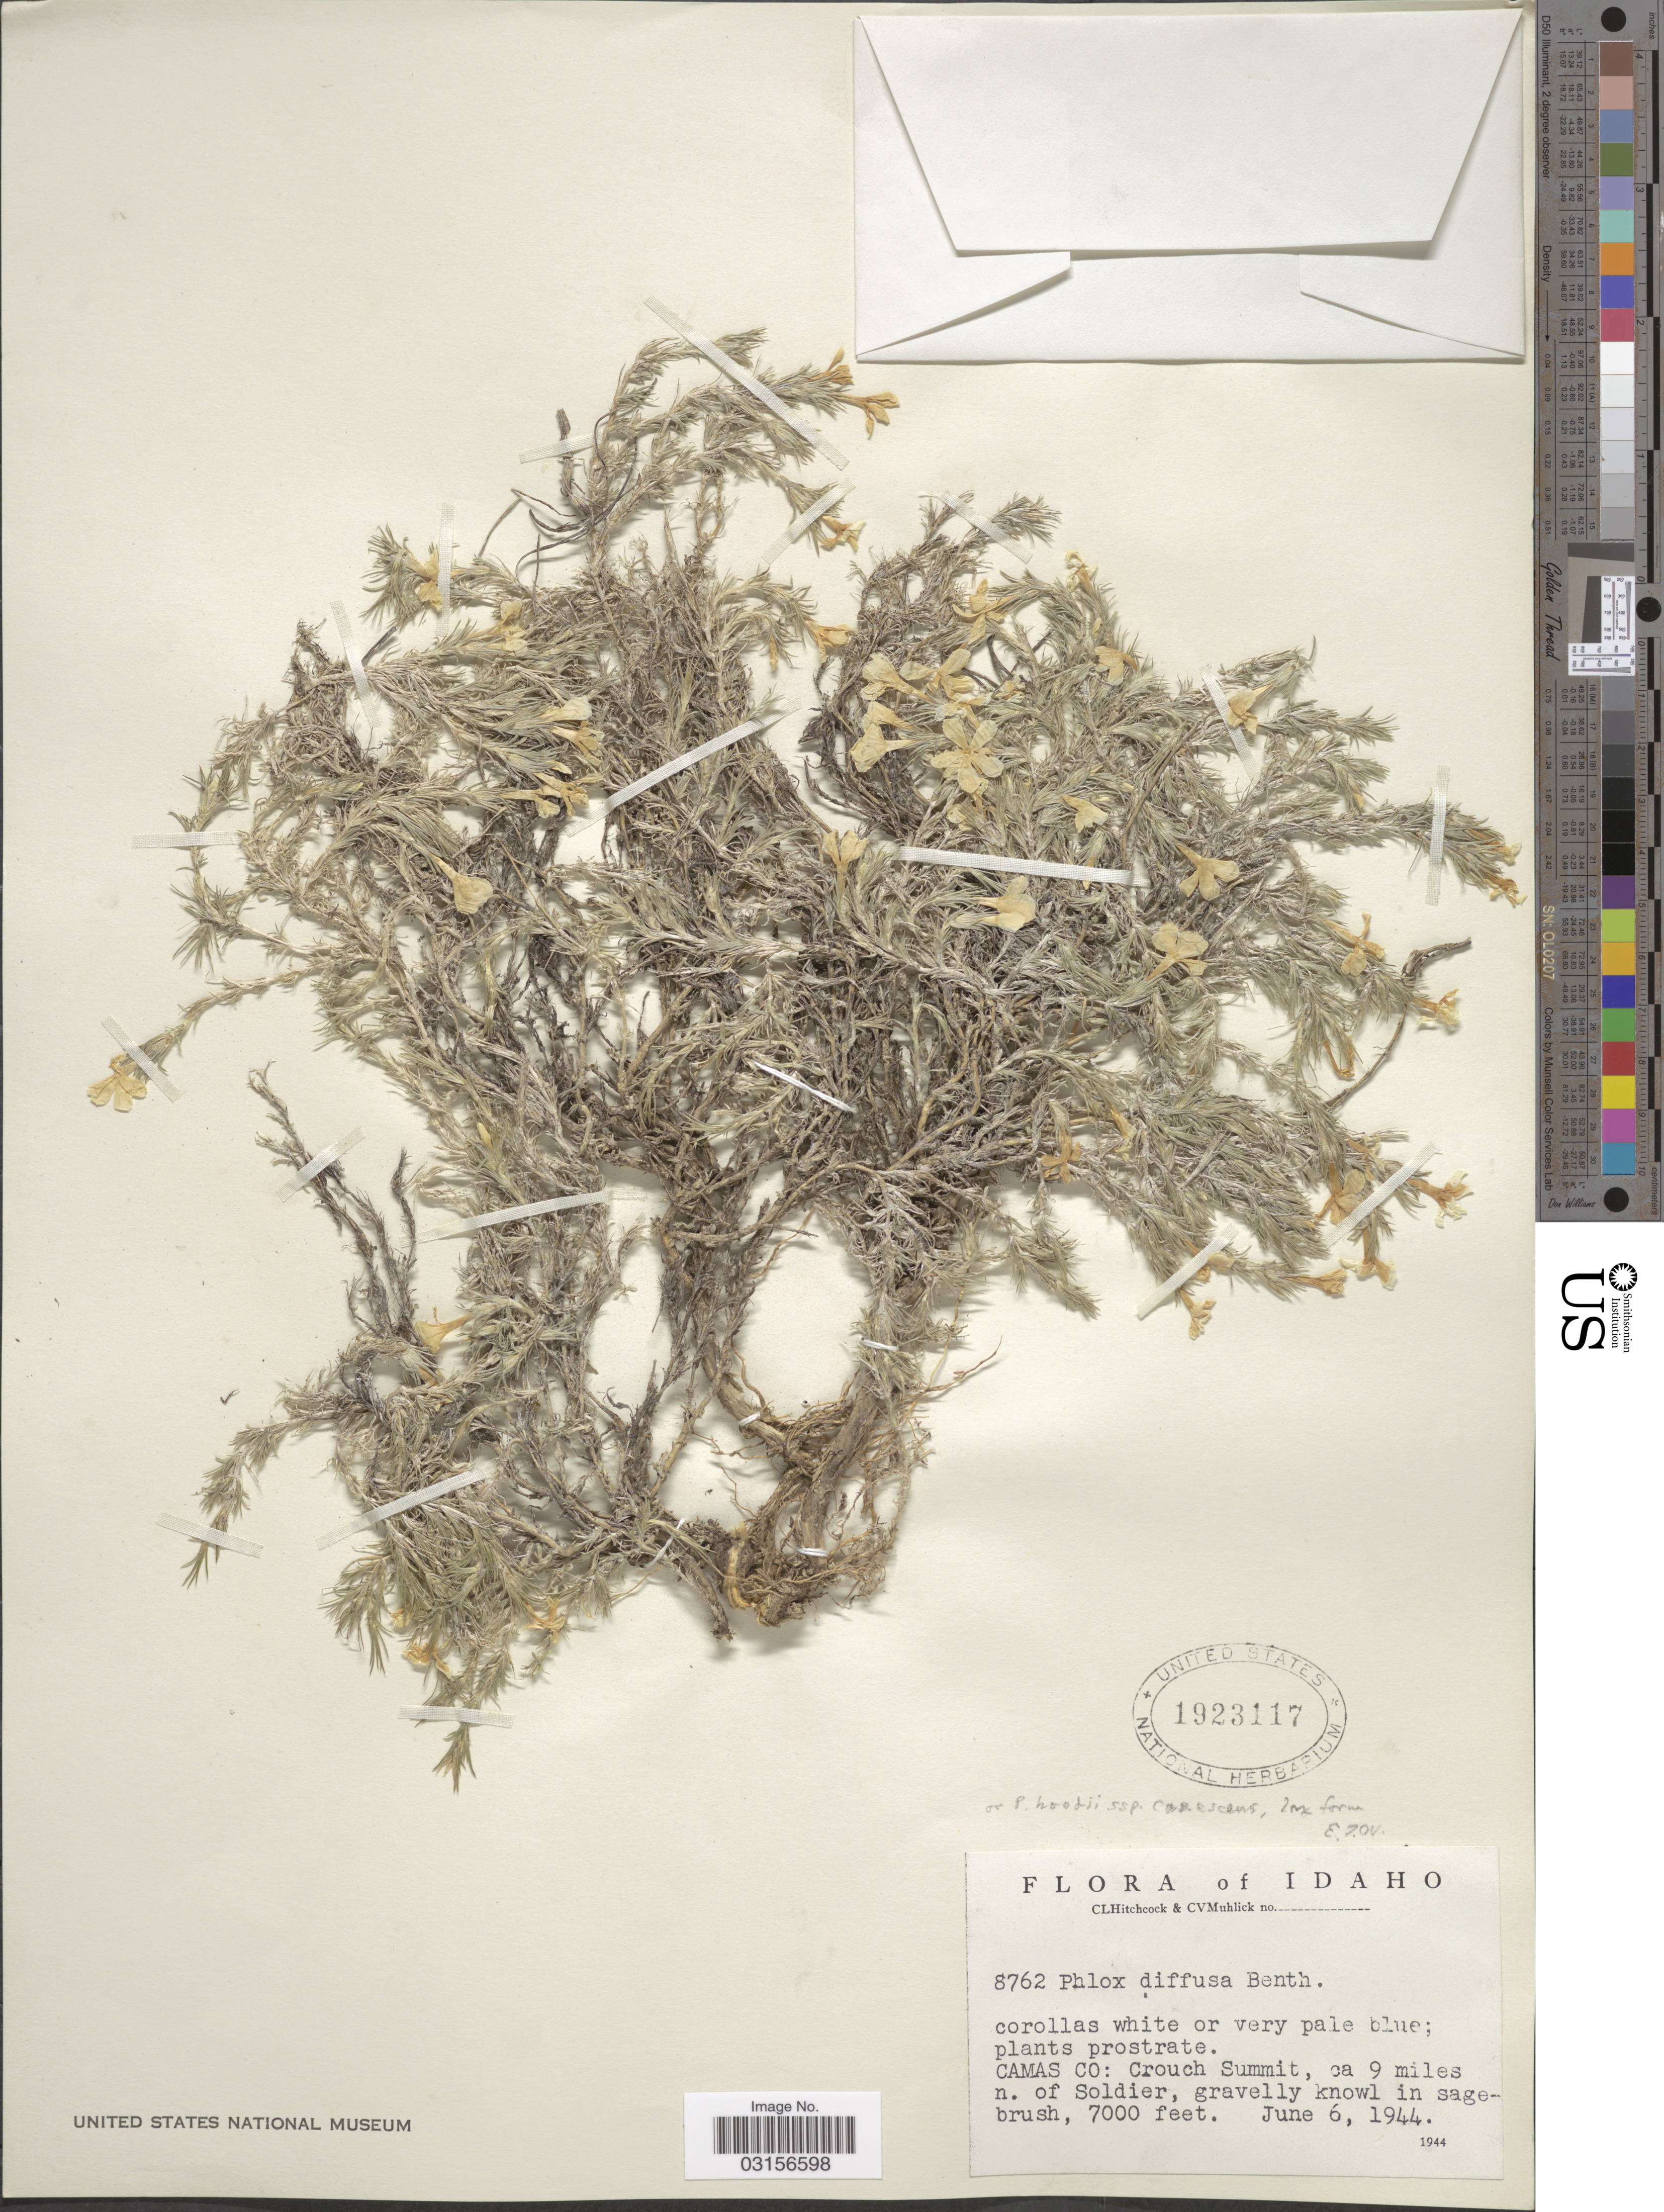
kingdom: Plantae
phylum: Tracheophyta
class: Magnoliopsida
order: Ericales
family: Polemoniaceae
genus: Phlox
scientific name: Phlox hoodii subsp. canescens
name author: (Torr. & A. Gray) Wherry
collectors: C. L. Hitchcock & C. V. Muhlick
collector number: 8762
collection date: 1944-06-06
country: United States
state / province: Idaho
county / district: Camas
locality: Camas Co: Crouch Summit, ca 9 miles n. of Soldier.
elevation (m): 2134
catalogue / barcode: US 1923117